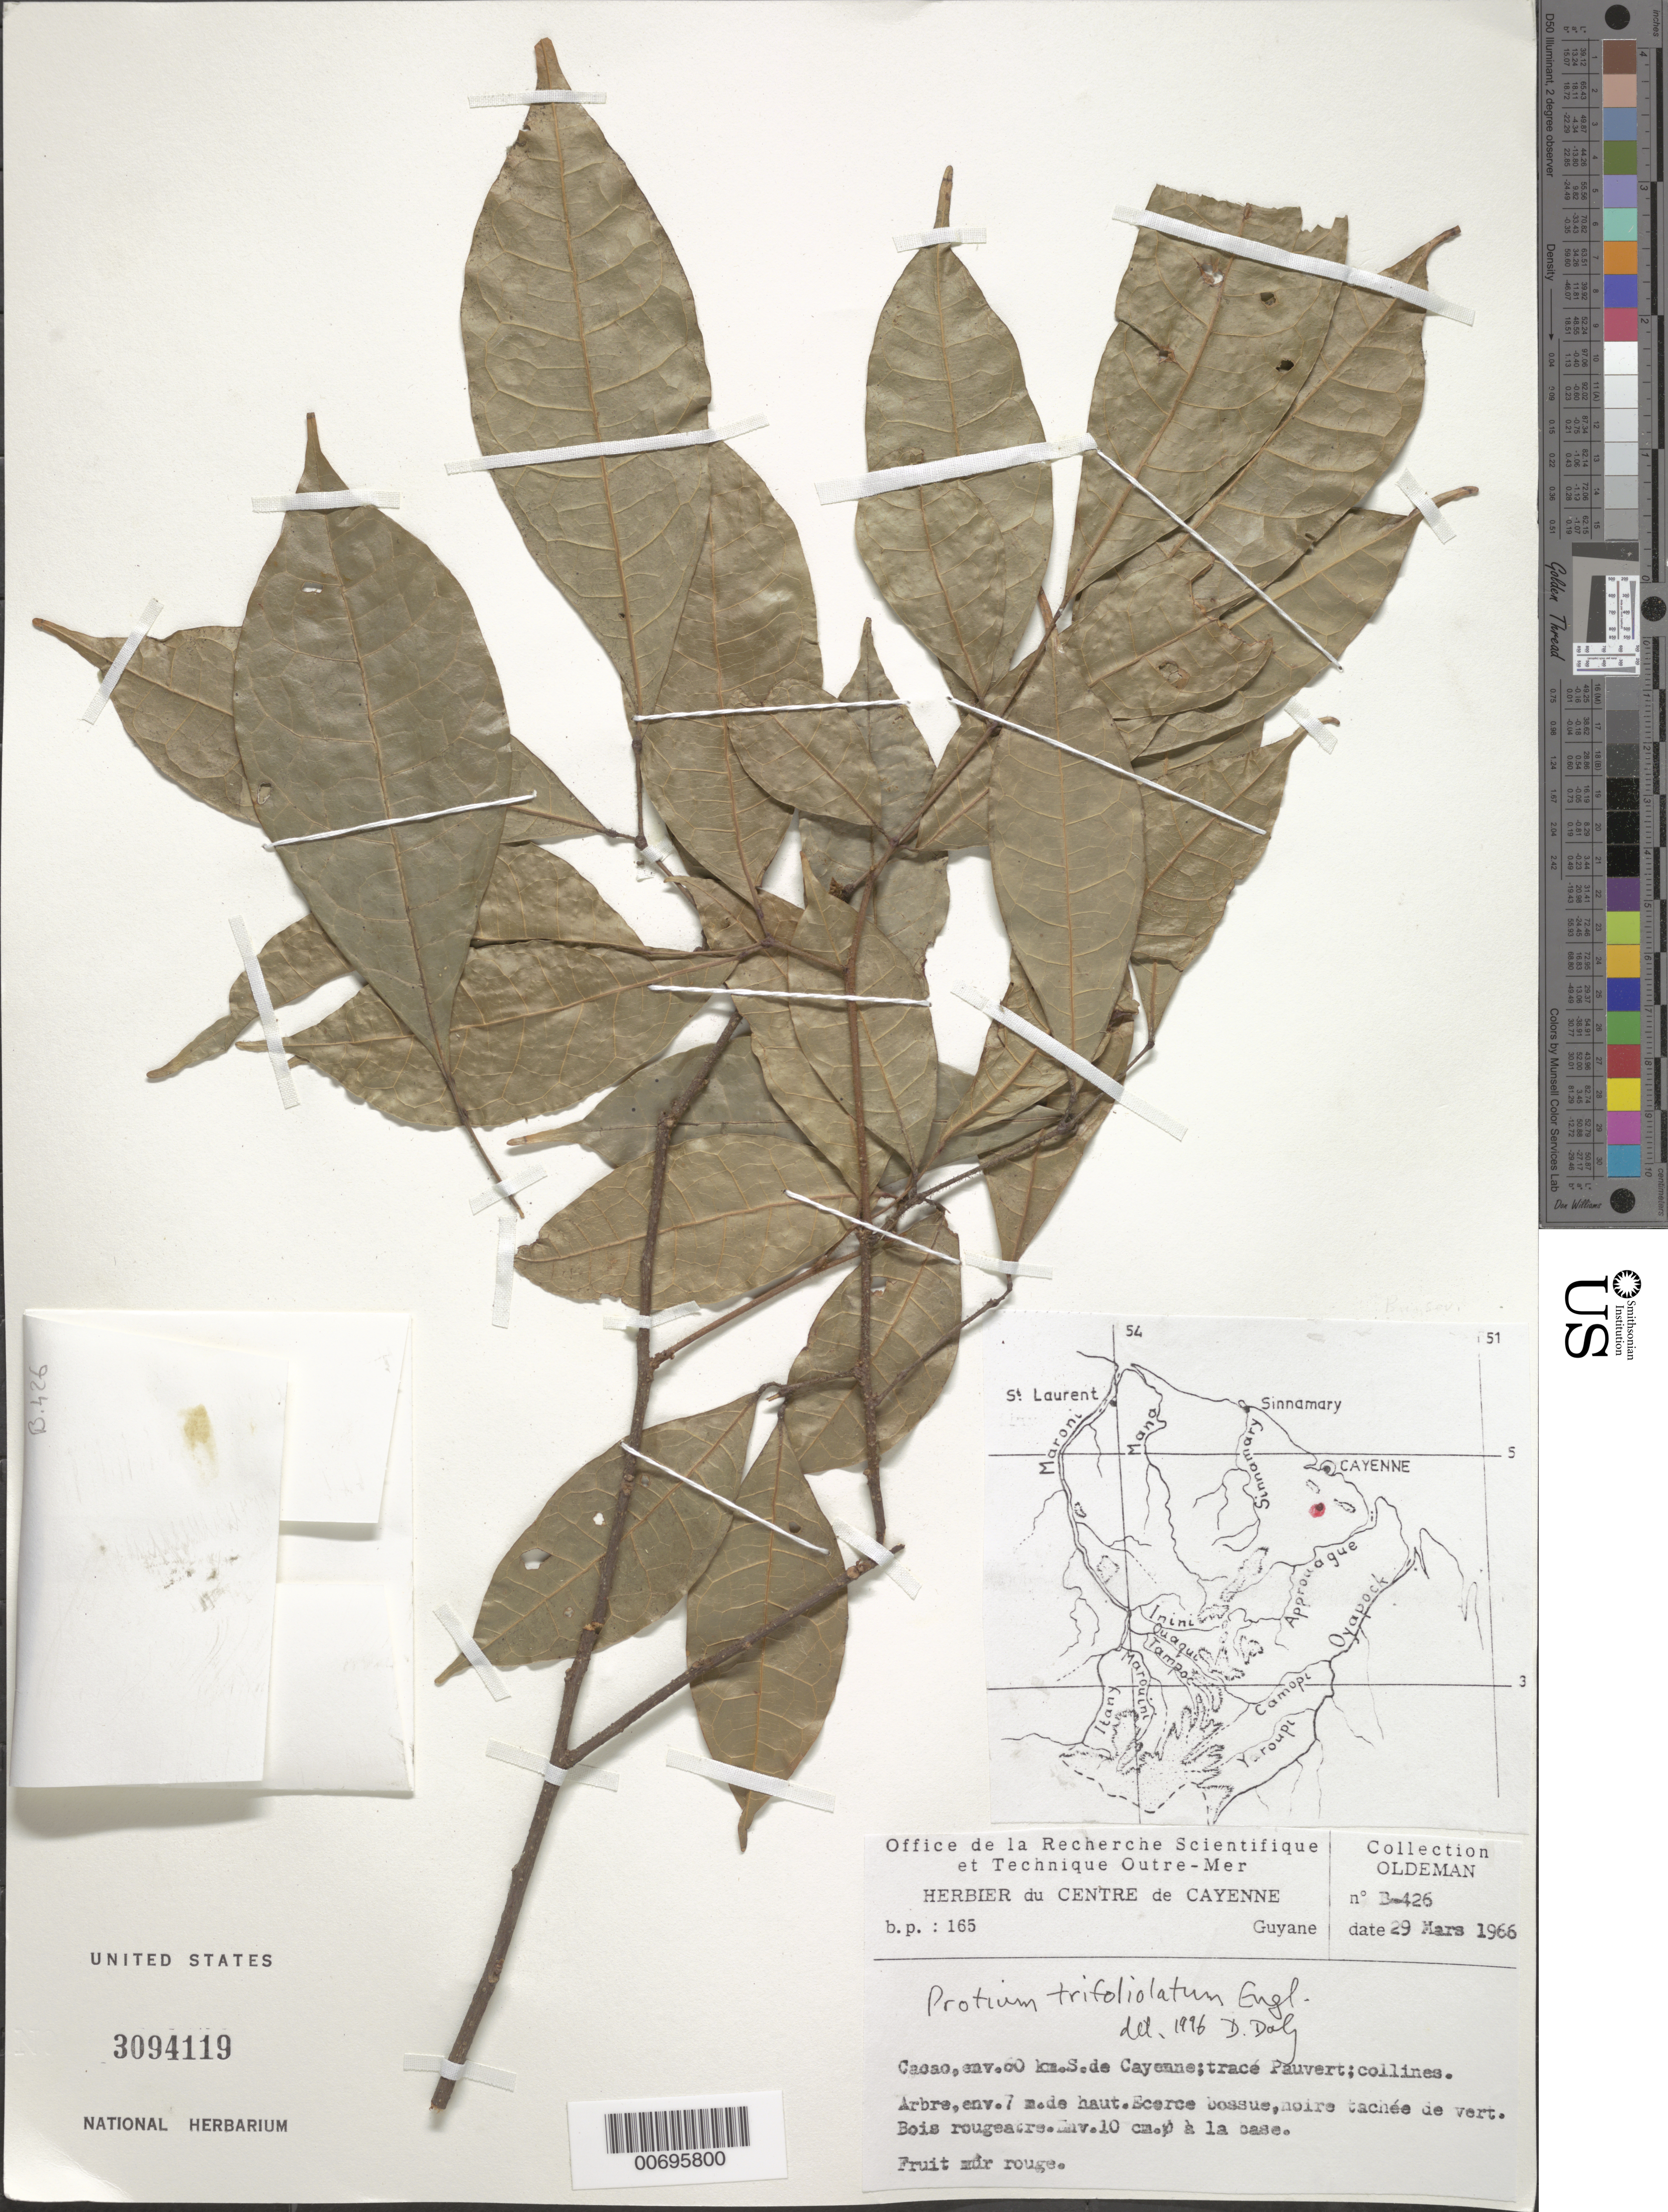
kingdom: Plantae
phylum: Tracheophyta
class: Magnoliopsida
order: Sapindales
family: Burseraceae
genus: Protium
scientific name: Protium trifoliolatum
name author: Engl.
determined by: Daly, D. C.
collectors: R. Oldeman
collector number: B 426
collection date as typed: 29-Mar-66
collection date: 1966-03-29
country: French Guiana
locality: Cacao Village, env. 60 km S de Cayenne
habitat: Hills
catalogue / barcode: US 3094119